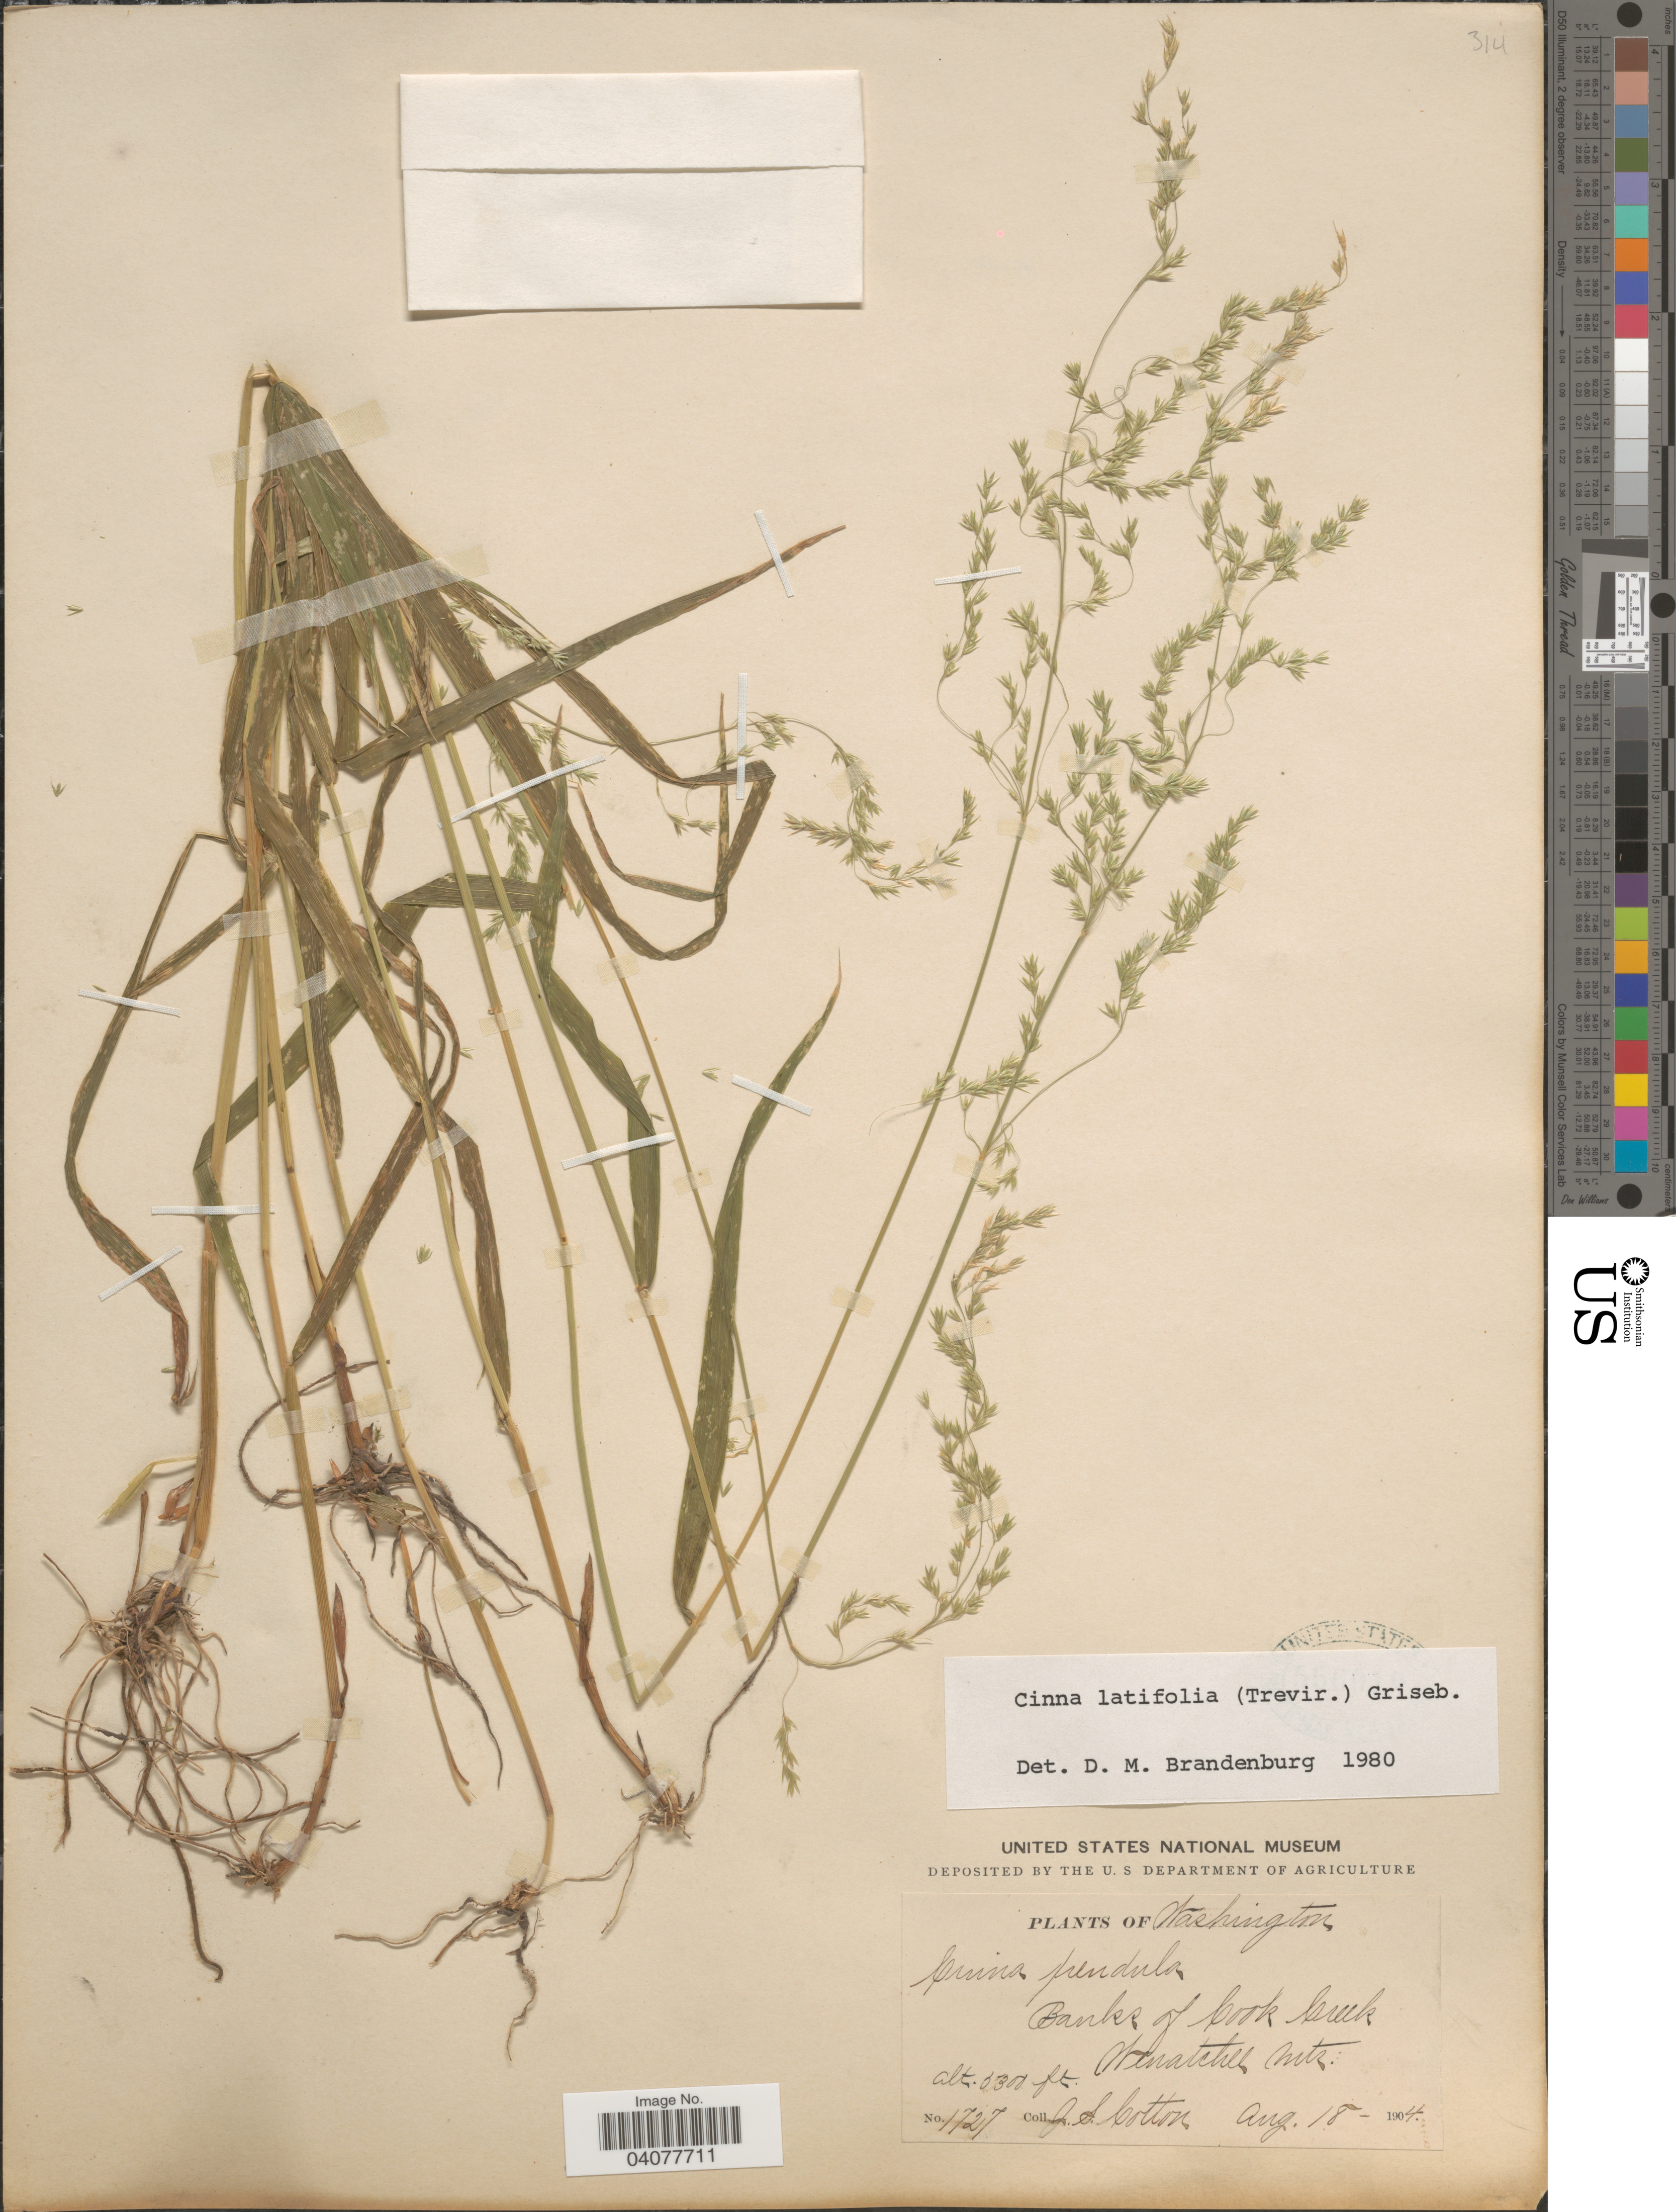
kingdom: Plantae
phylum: Tracheophyta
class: Liliopsida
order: Poales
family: Poaceae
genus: Cinna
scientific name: Cinna latifolia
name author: (Trevir. ex Goeppert) Griseb.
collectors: J. S. Cotton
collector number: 1727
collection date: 1904-08-18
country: United States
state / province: Washington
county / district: Chelan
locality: Banks of Cook Creek. Wenatchee Mts.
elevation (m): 1615